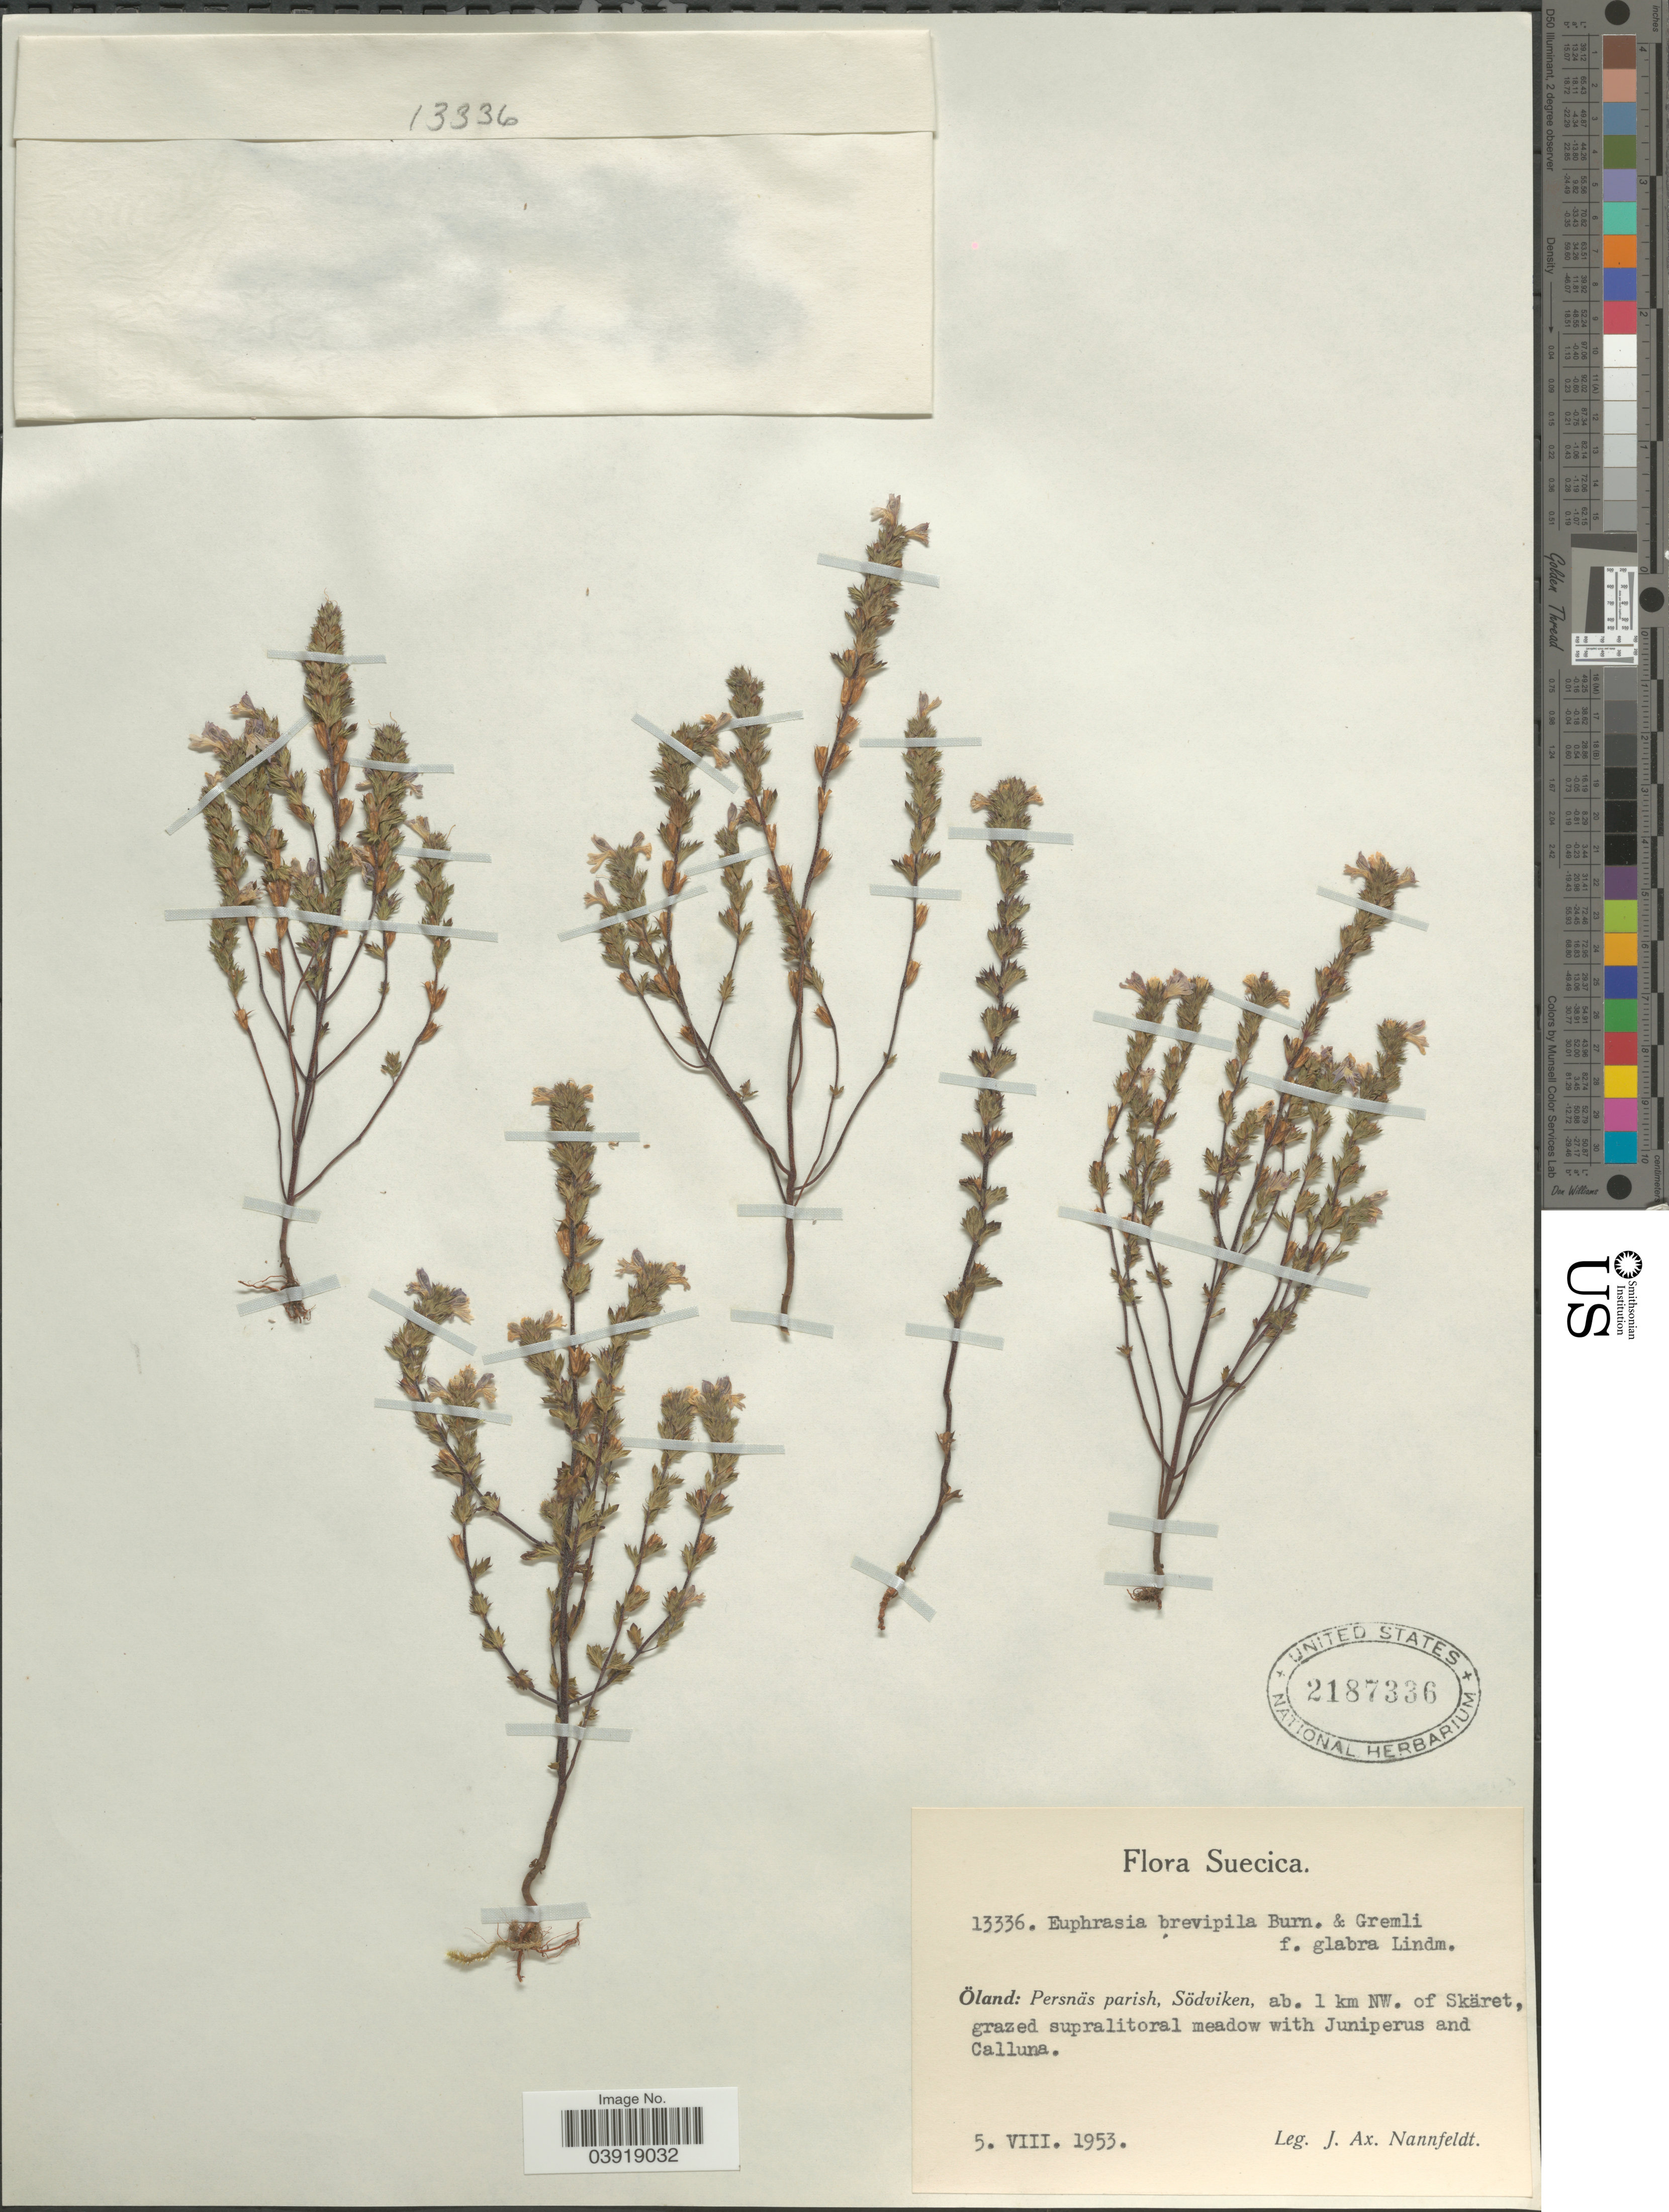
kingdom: Plantae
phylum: Tracheophyta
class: Magnoliopsida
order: Lamiales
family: Orobanchaceae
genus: Euphrasia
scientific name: Euphrasia brevipila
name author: Burn. & Gremli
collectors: J. Nannfeldt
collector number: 13336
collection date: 1953-08-05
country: Sweden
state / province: Kalmar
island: Oland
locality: Suecica. Öland: Persnäs parish, Södviken, ab. 1 km NW. of Skäret grazed supralitoral meadow.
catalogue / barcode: US 2187336